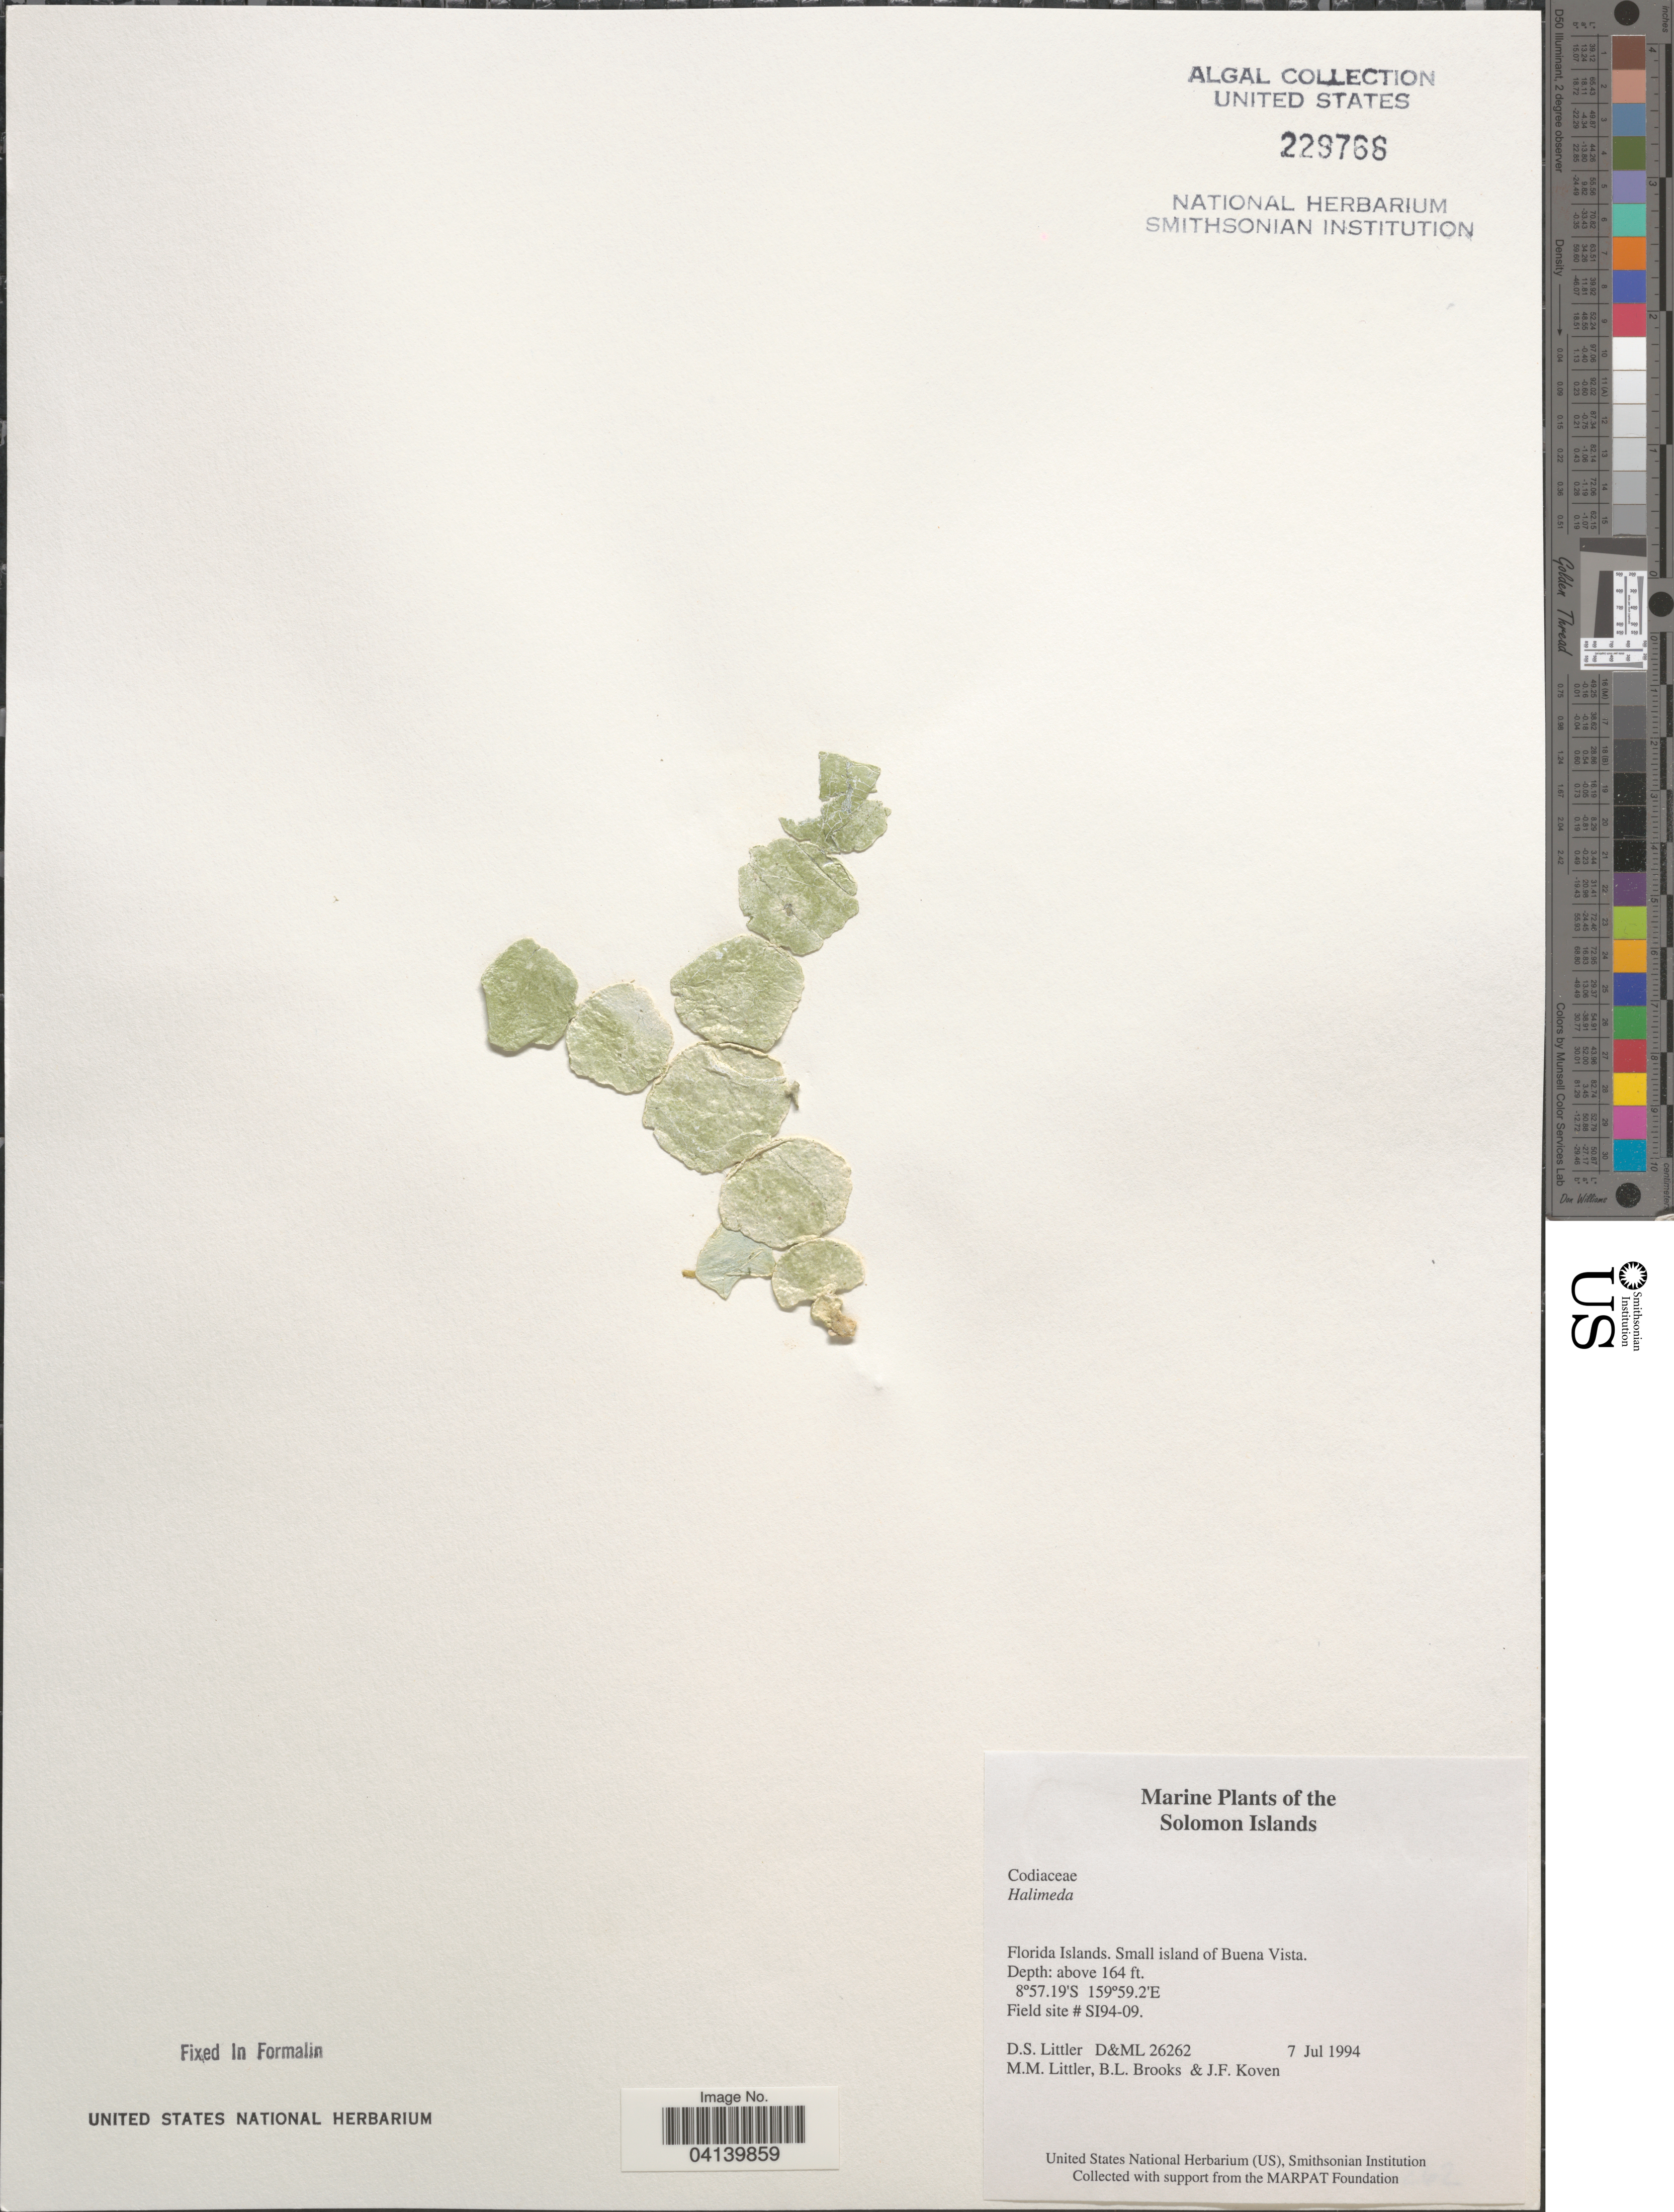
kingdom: Plantae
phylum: Chlorophyta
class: Ulvophyceae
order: Bryopsidales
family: Halimedaceae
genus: Halimeda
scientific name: Halimeda sp.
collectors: D. S. Littler, B. Brooks & J. Koven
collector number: D&ML 26262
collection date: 1994-07-07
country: Solomon Islands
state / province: Solomon Islands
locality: Florida Islands. Small island of Buena Vista. Field site # SI94-09.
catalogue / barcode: US 228766